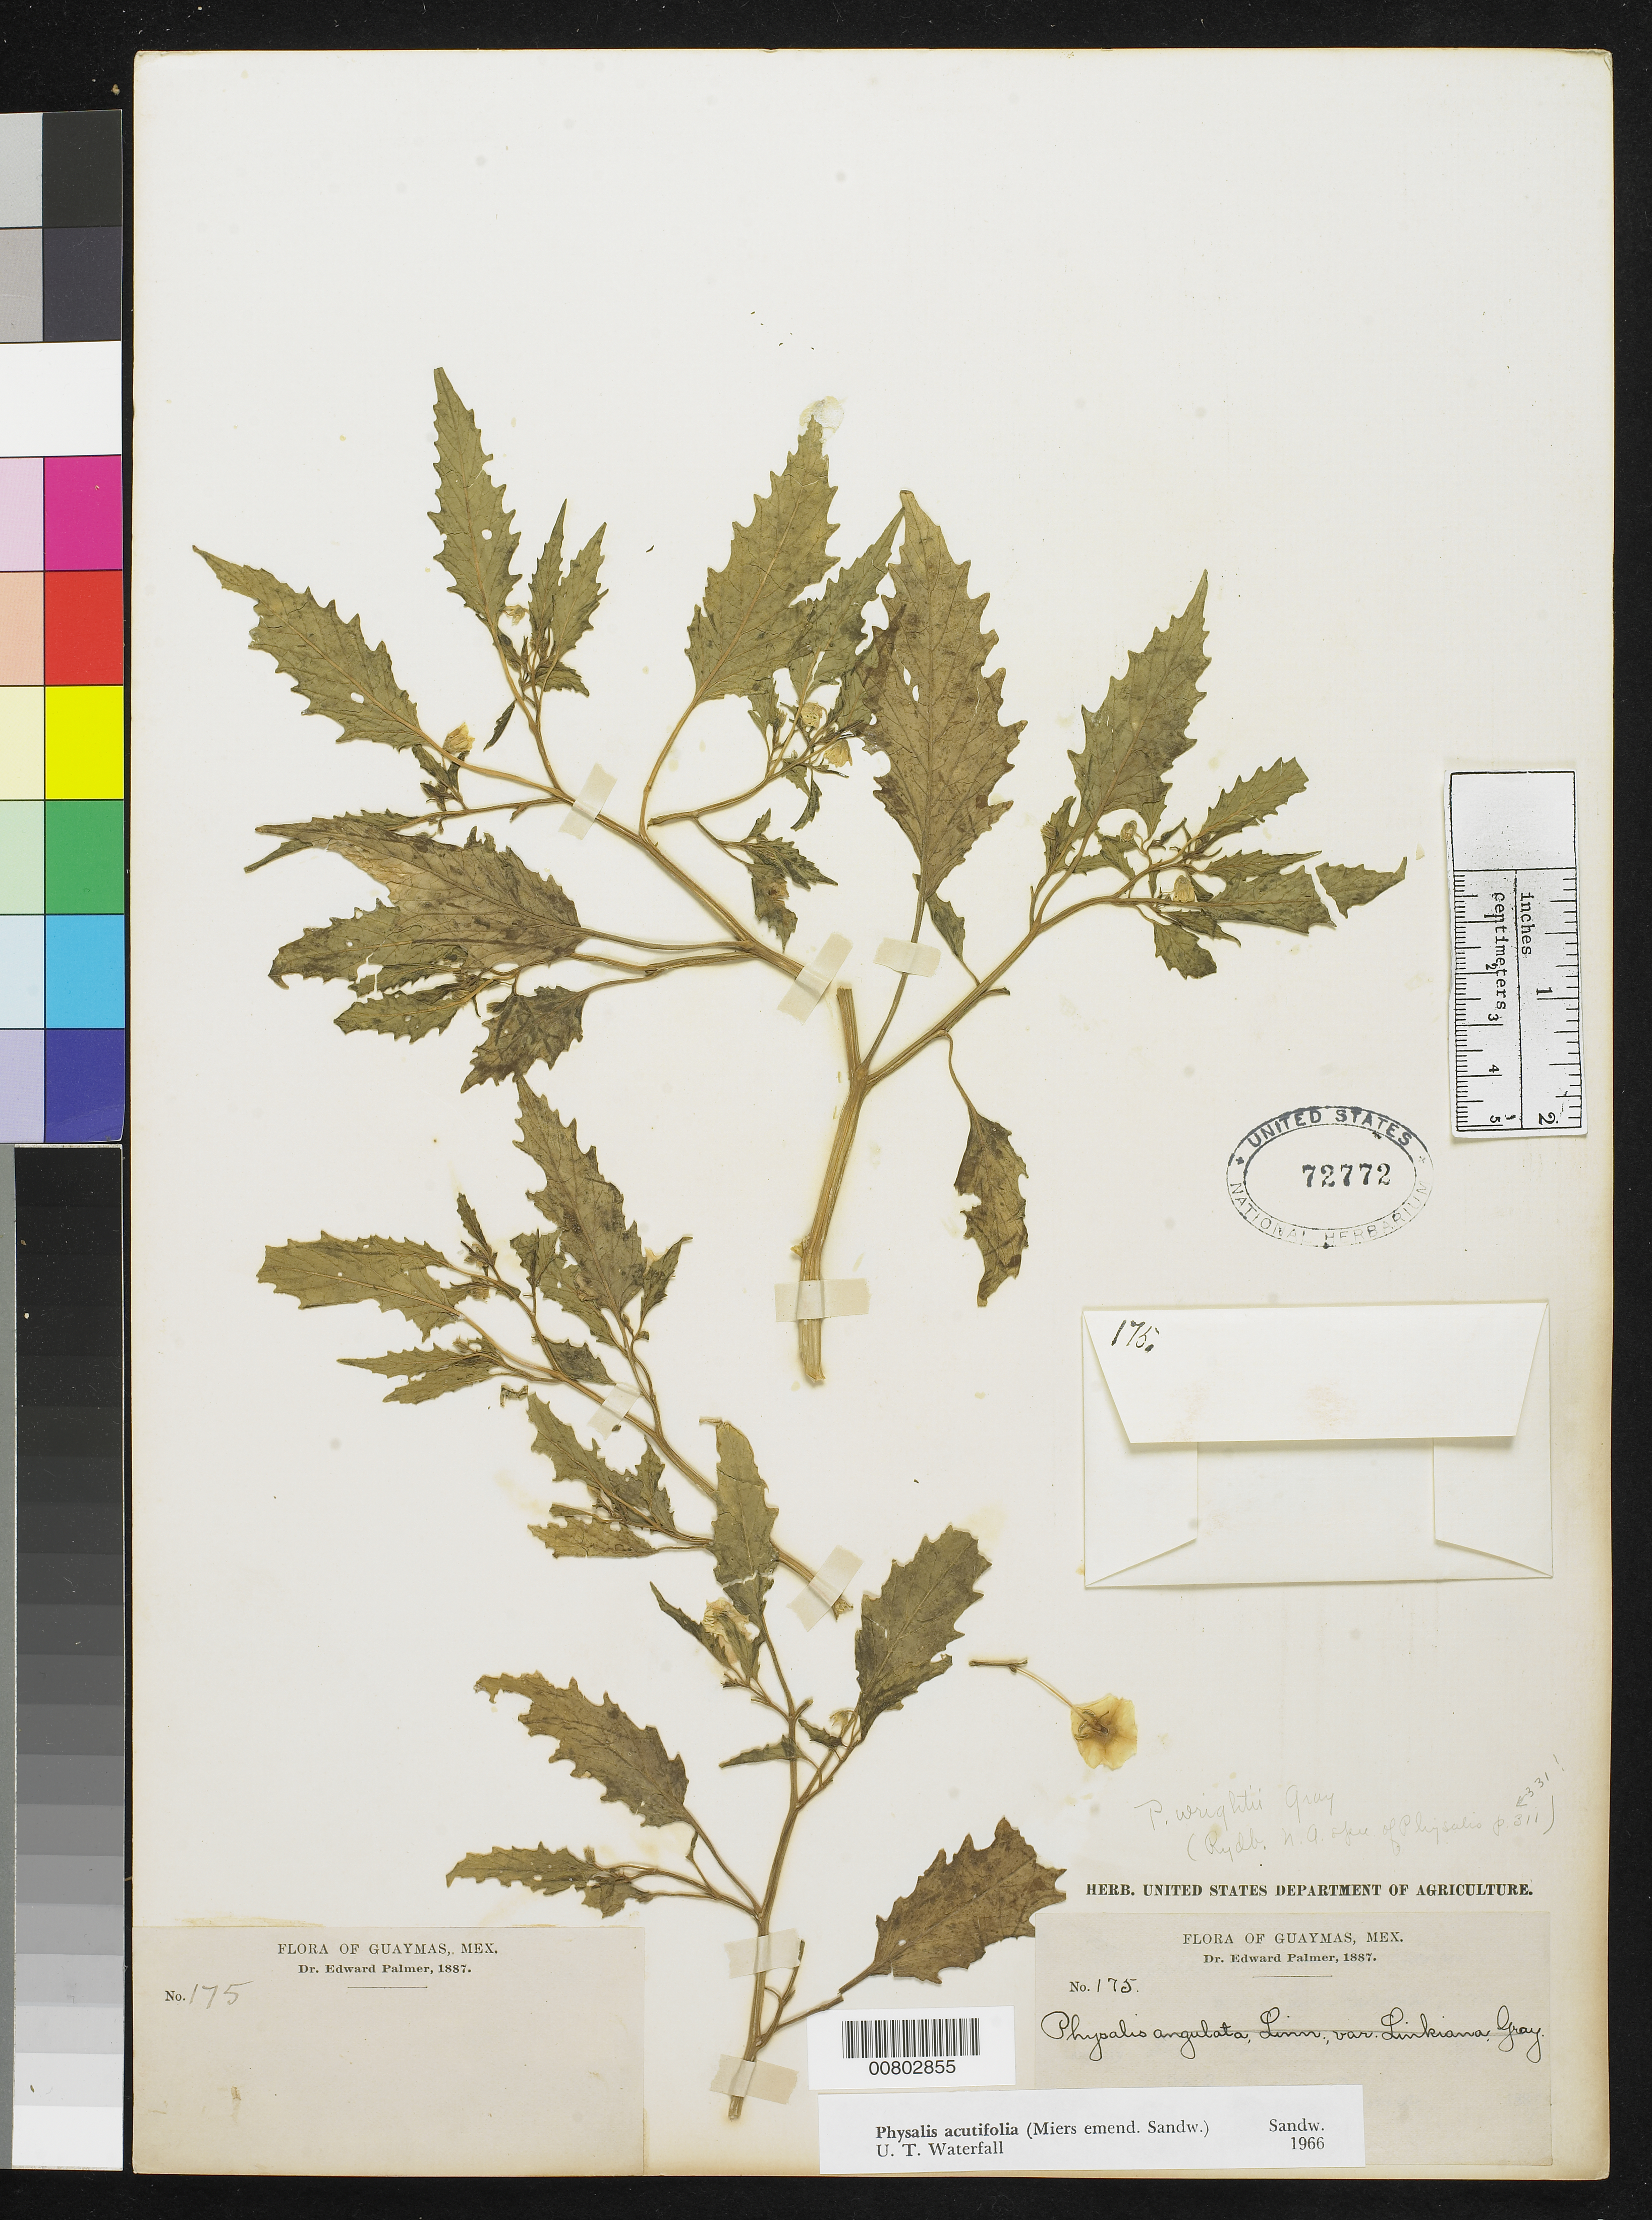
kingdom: Plantae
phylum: Tracheophyta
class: Magnoliopsida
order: Solanales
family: Solanaceae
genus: Physalis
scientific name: Physalis acutifolia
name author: (Miers) Sandwith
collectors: E. Palmer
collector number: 175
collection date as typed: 1887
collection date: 1887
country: Mexico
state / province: Sonora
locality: Guaymas, Sonora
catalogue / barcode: US 72772